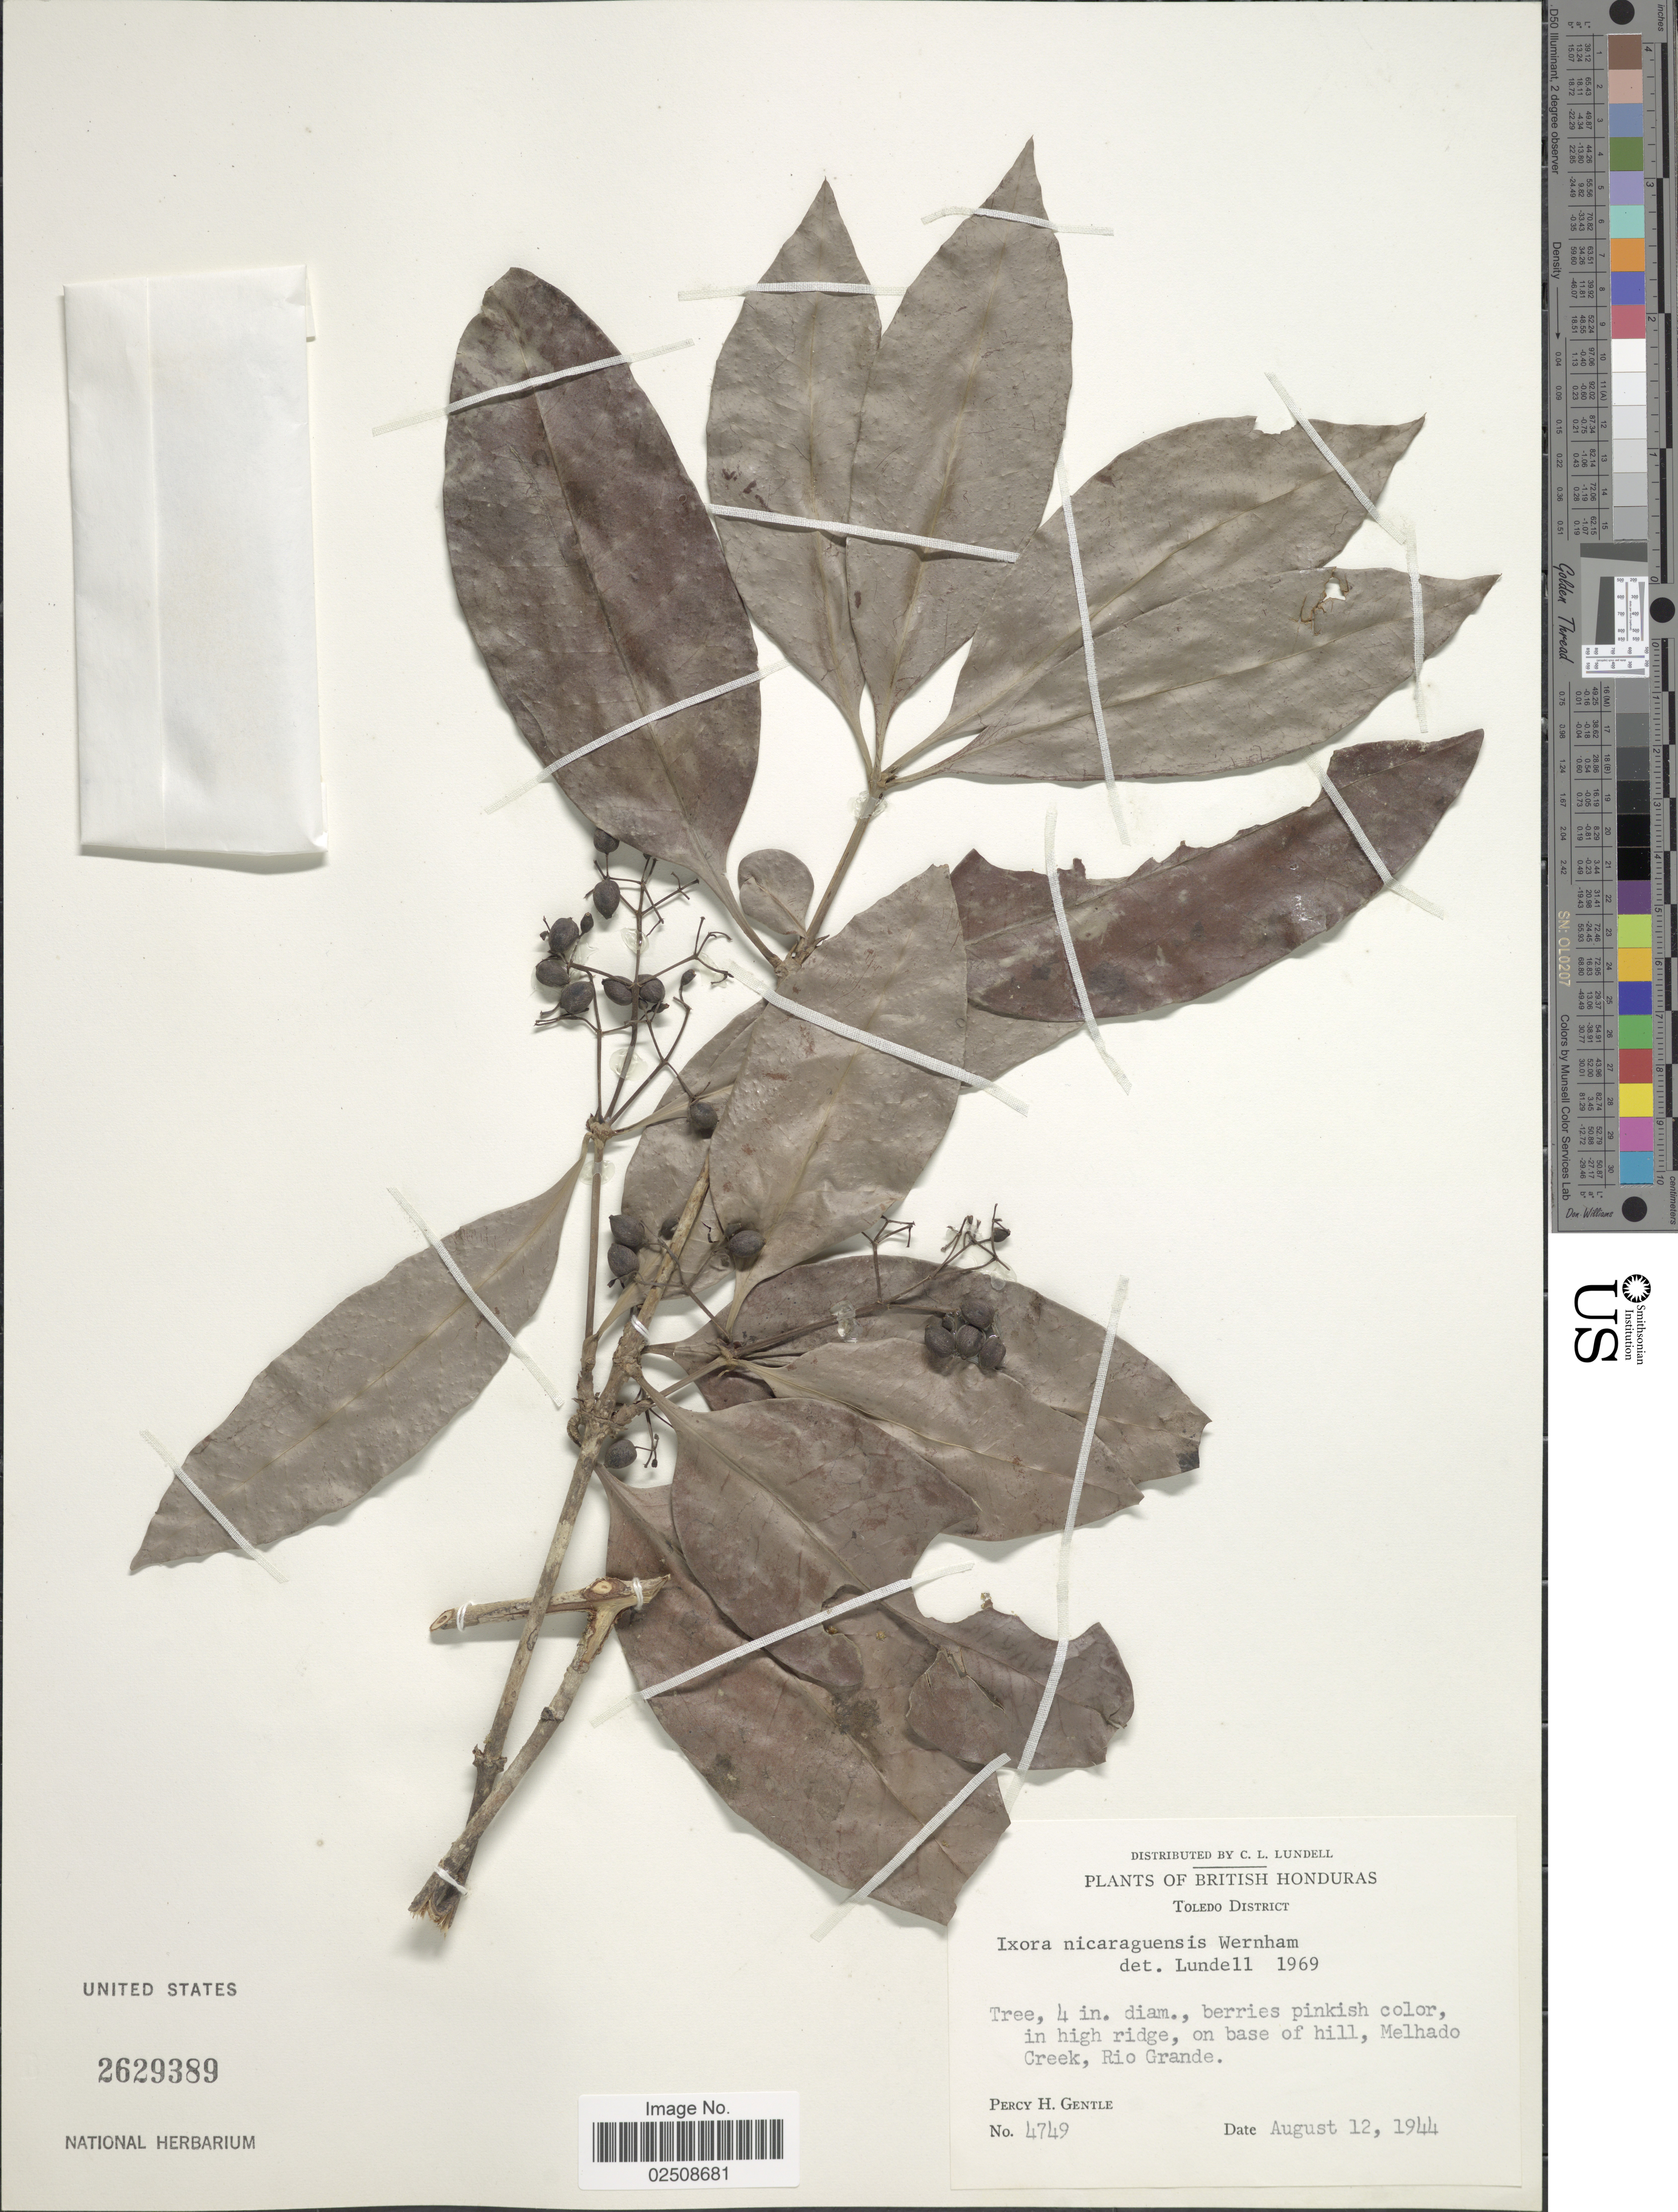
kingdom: Plantae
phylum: Tracheophyta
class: Magnoliopsida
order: Gentianales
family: Rubiaceae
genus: Ixora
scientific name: Ixora nicaraguensis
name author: Wernham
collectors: P. H. Gentle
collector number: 4749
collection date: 1944-08-12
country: Belize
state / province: Toledo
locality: British Honduras. Toledo District. On base of hill, Melhado Creek, Rio Grande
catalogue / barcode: US 2629389